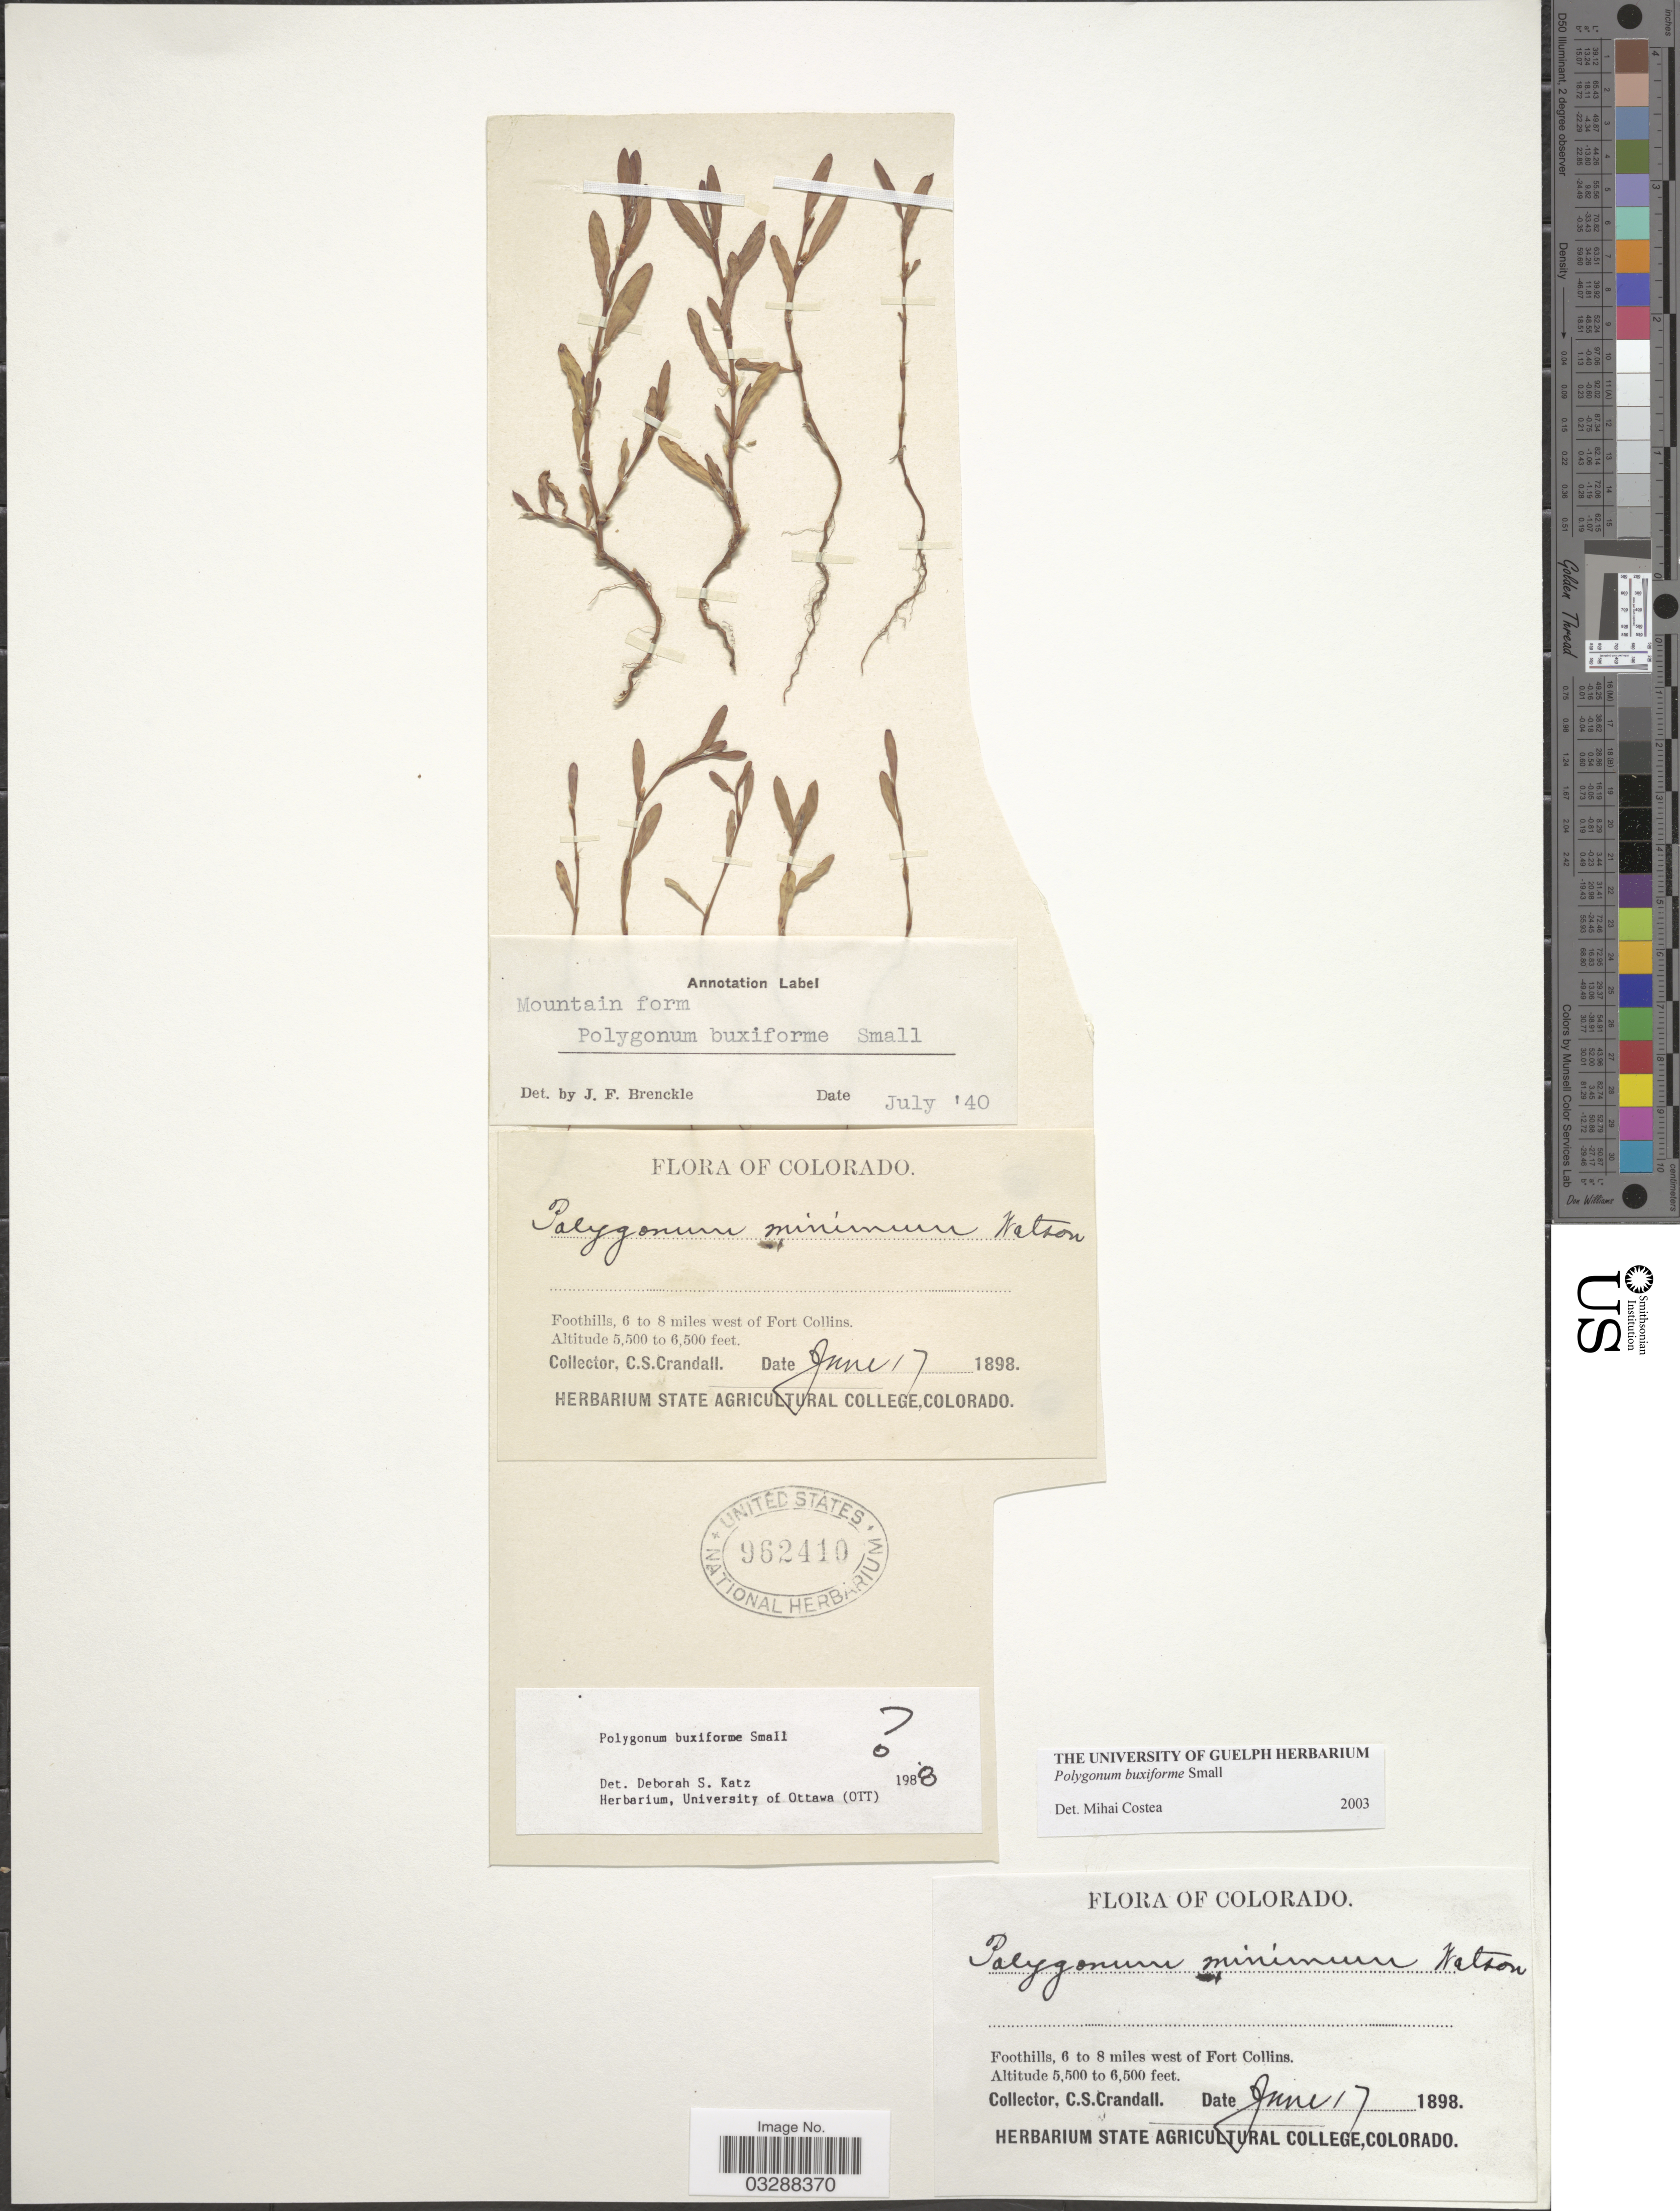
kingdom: Plantae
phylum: Tracheophyta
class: Magnoliopsida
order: Caryophyllales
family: Polygonaceae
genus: Polygonum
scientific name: Polygonum buxiforme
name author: Small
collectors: C. Crandall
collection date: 1898-06-17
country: United States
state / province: Colorado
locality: Foothills 6 to 8 miles west of Fort Collins.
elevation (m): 1676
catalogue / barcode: US 962410